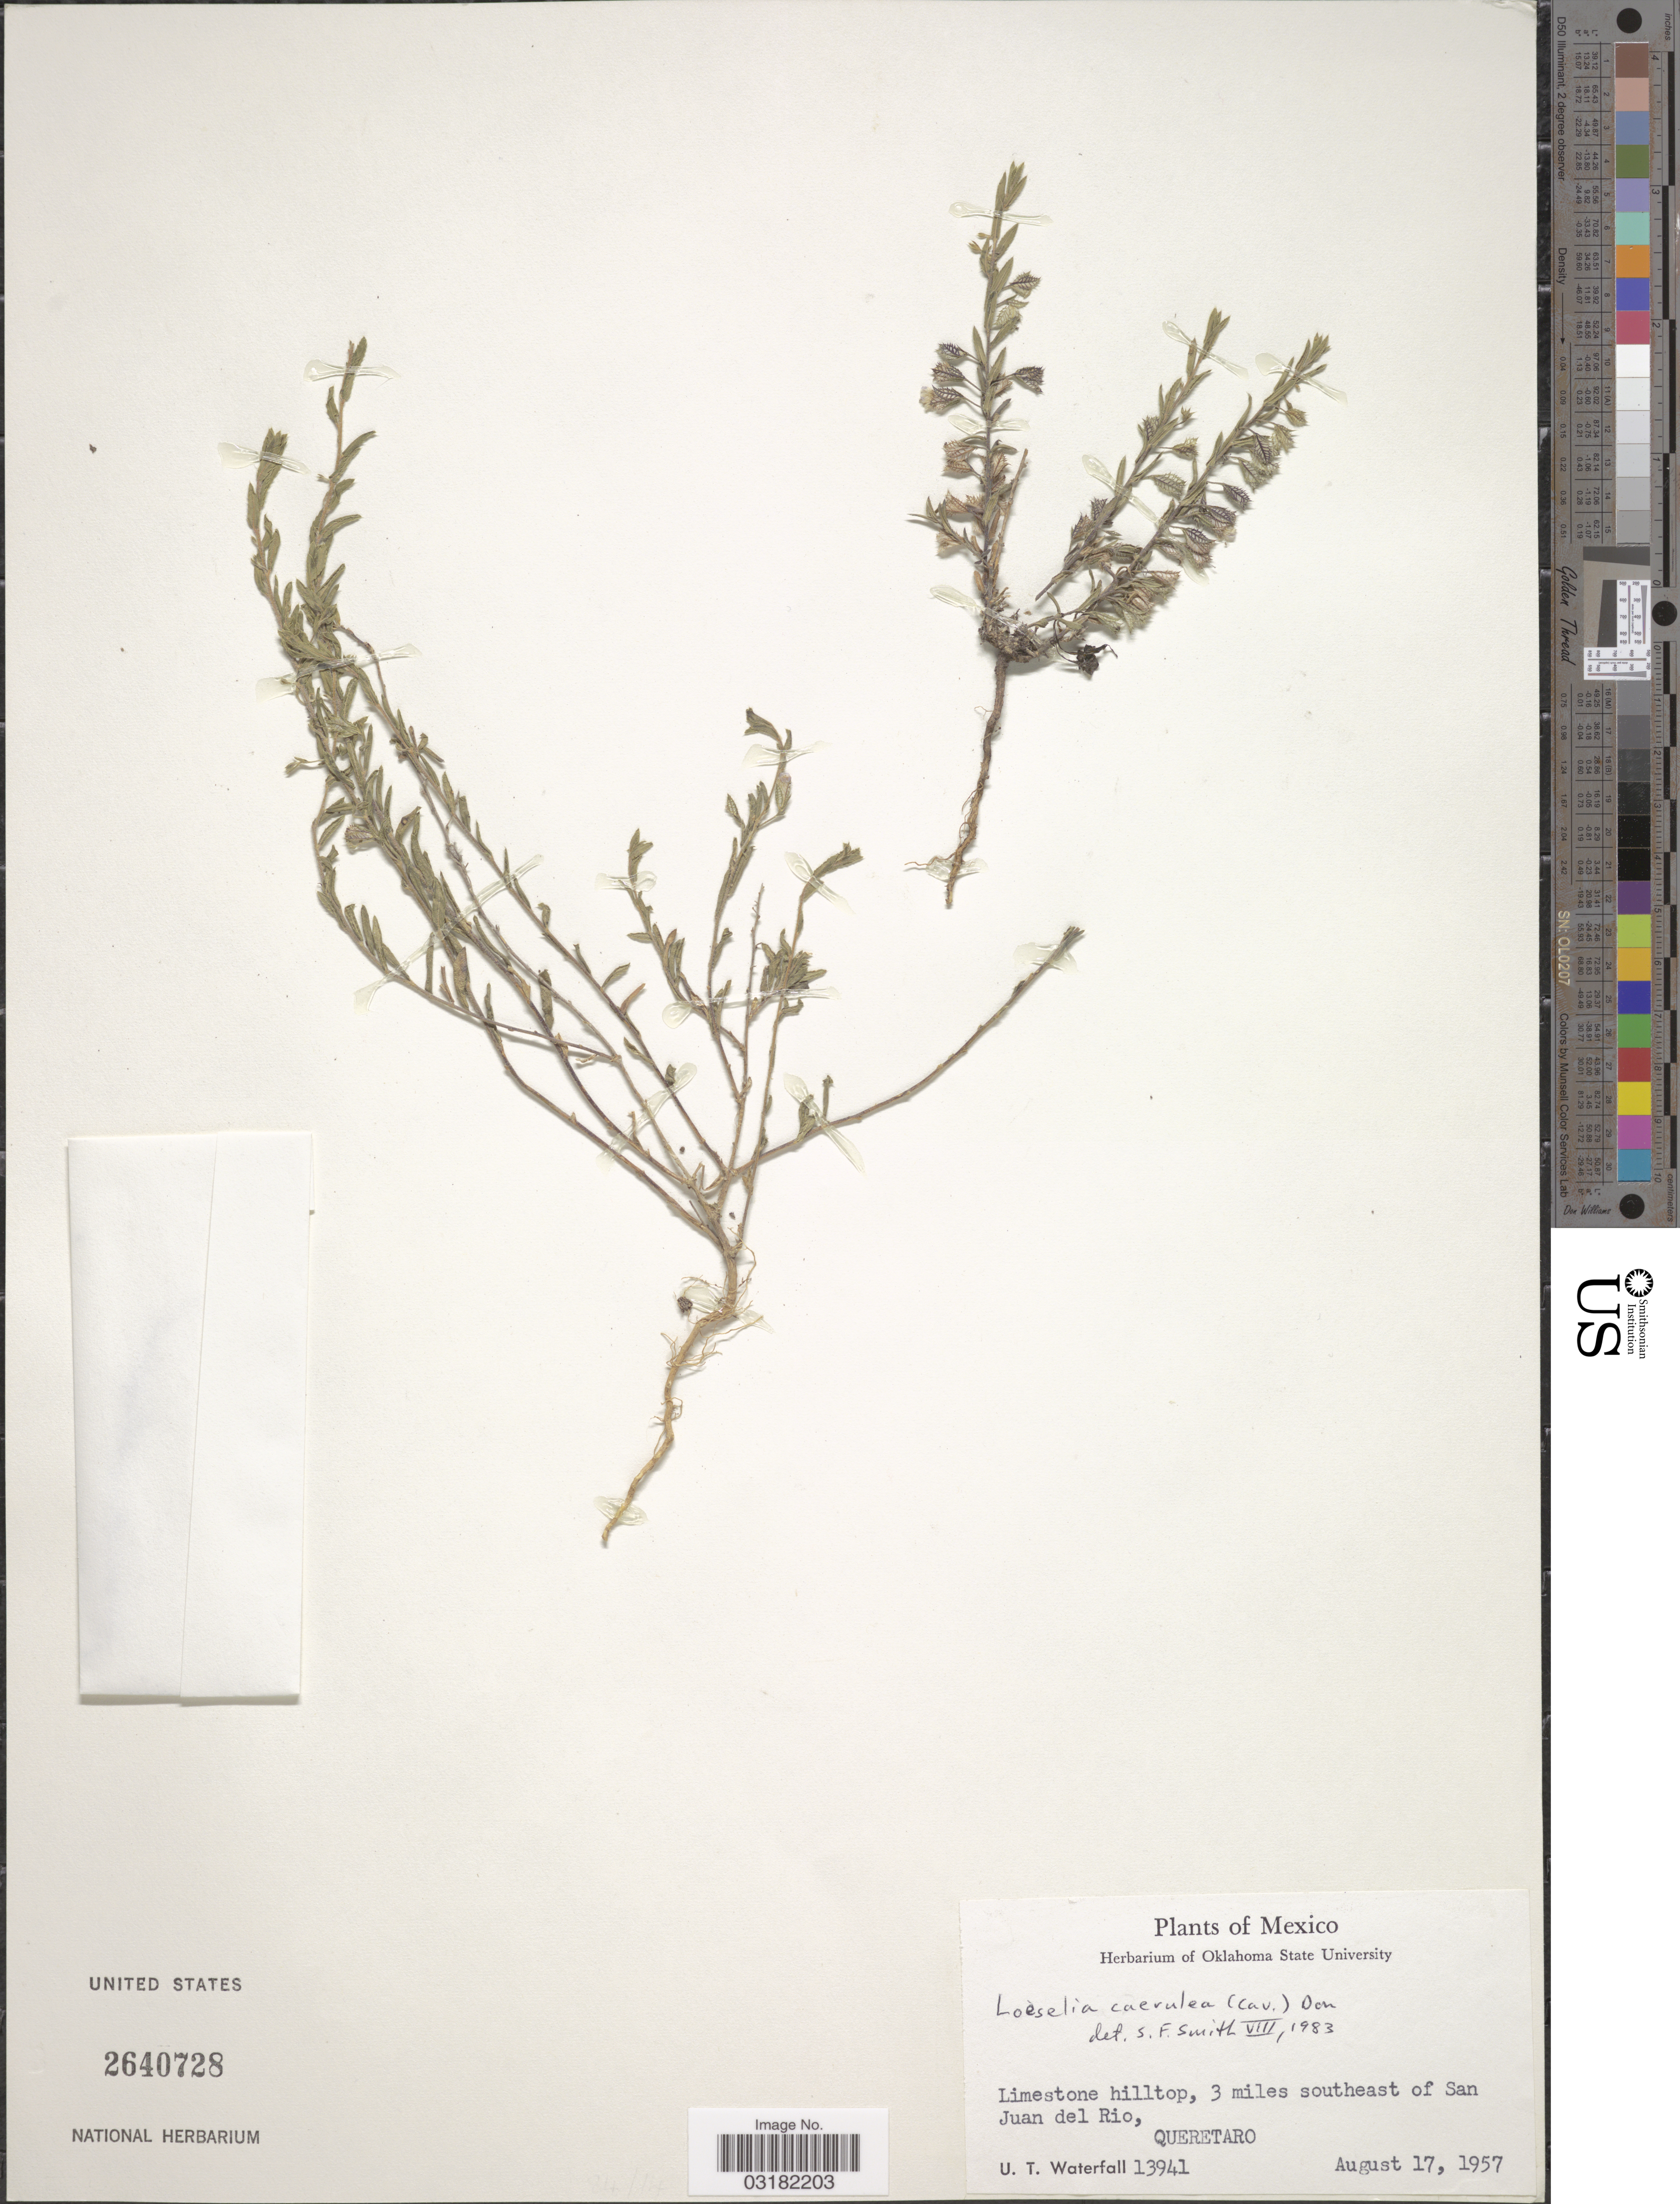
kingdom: Plantae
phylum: Tracheophyta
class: Magnoliopsida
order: Ericales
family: Polemoniaceae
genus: Loeselia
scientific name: Loeselia caerulea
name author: (Cav.) G. Don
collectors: U. T. Waterfall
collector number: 13941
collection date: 1957-08-17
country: Mexico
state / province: Querétaro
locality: Limestone hilltop, 3 miles southeast of San Juan del Rio.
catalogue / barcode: US 2640728